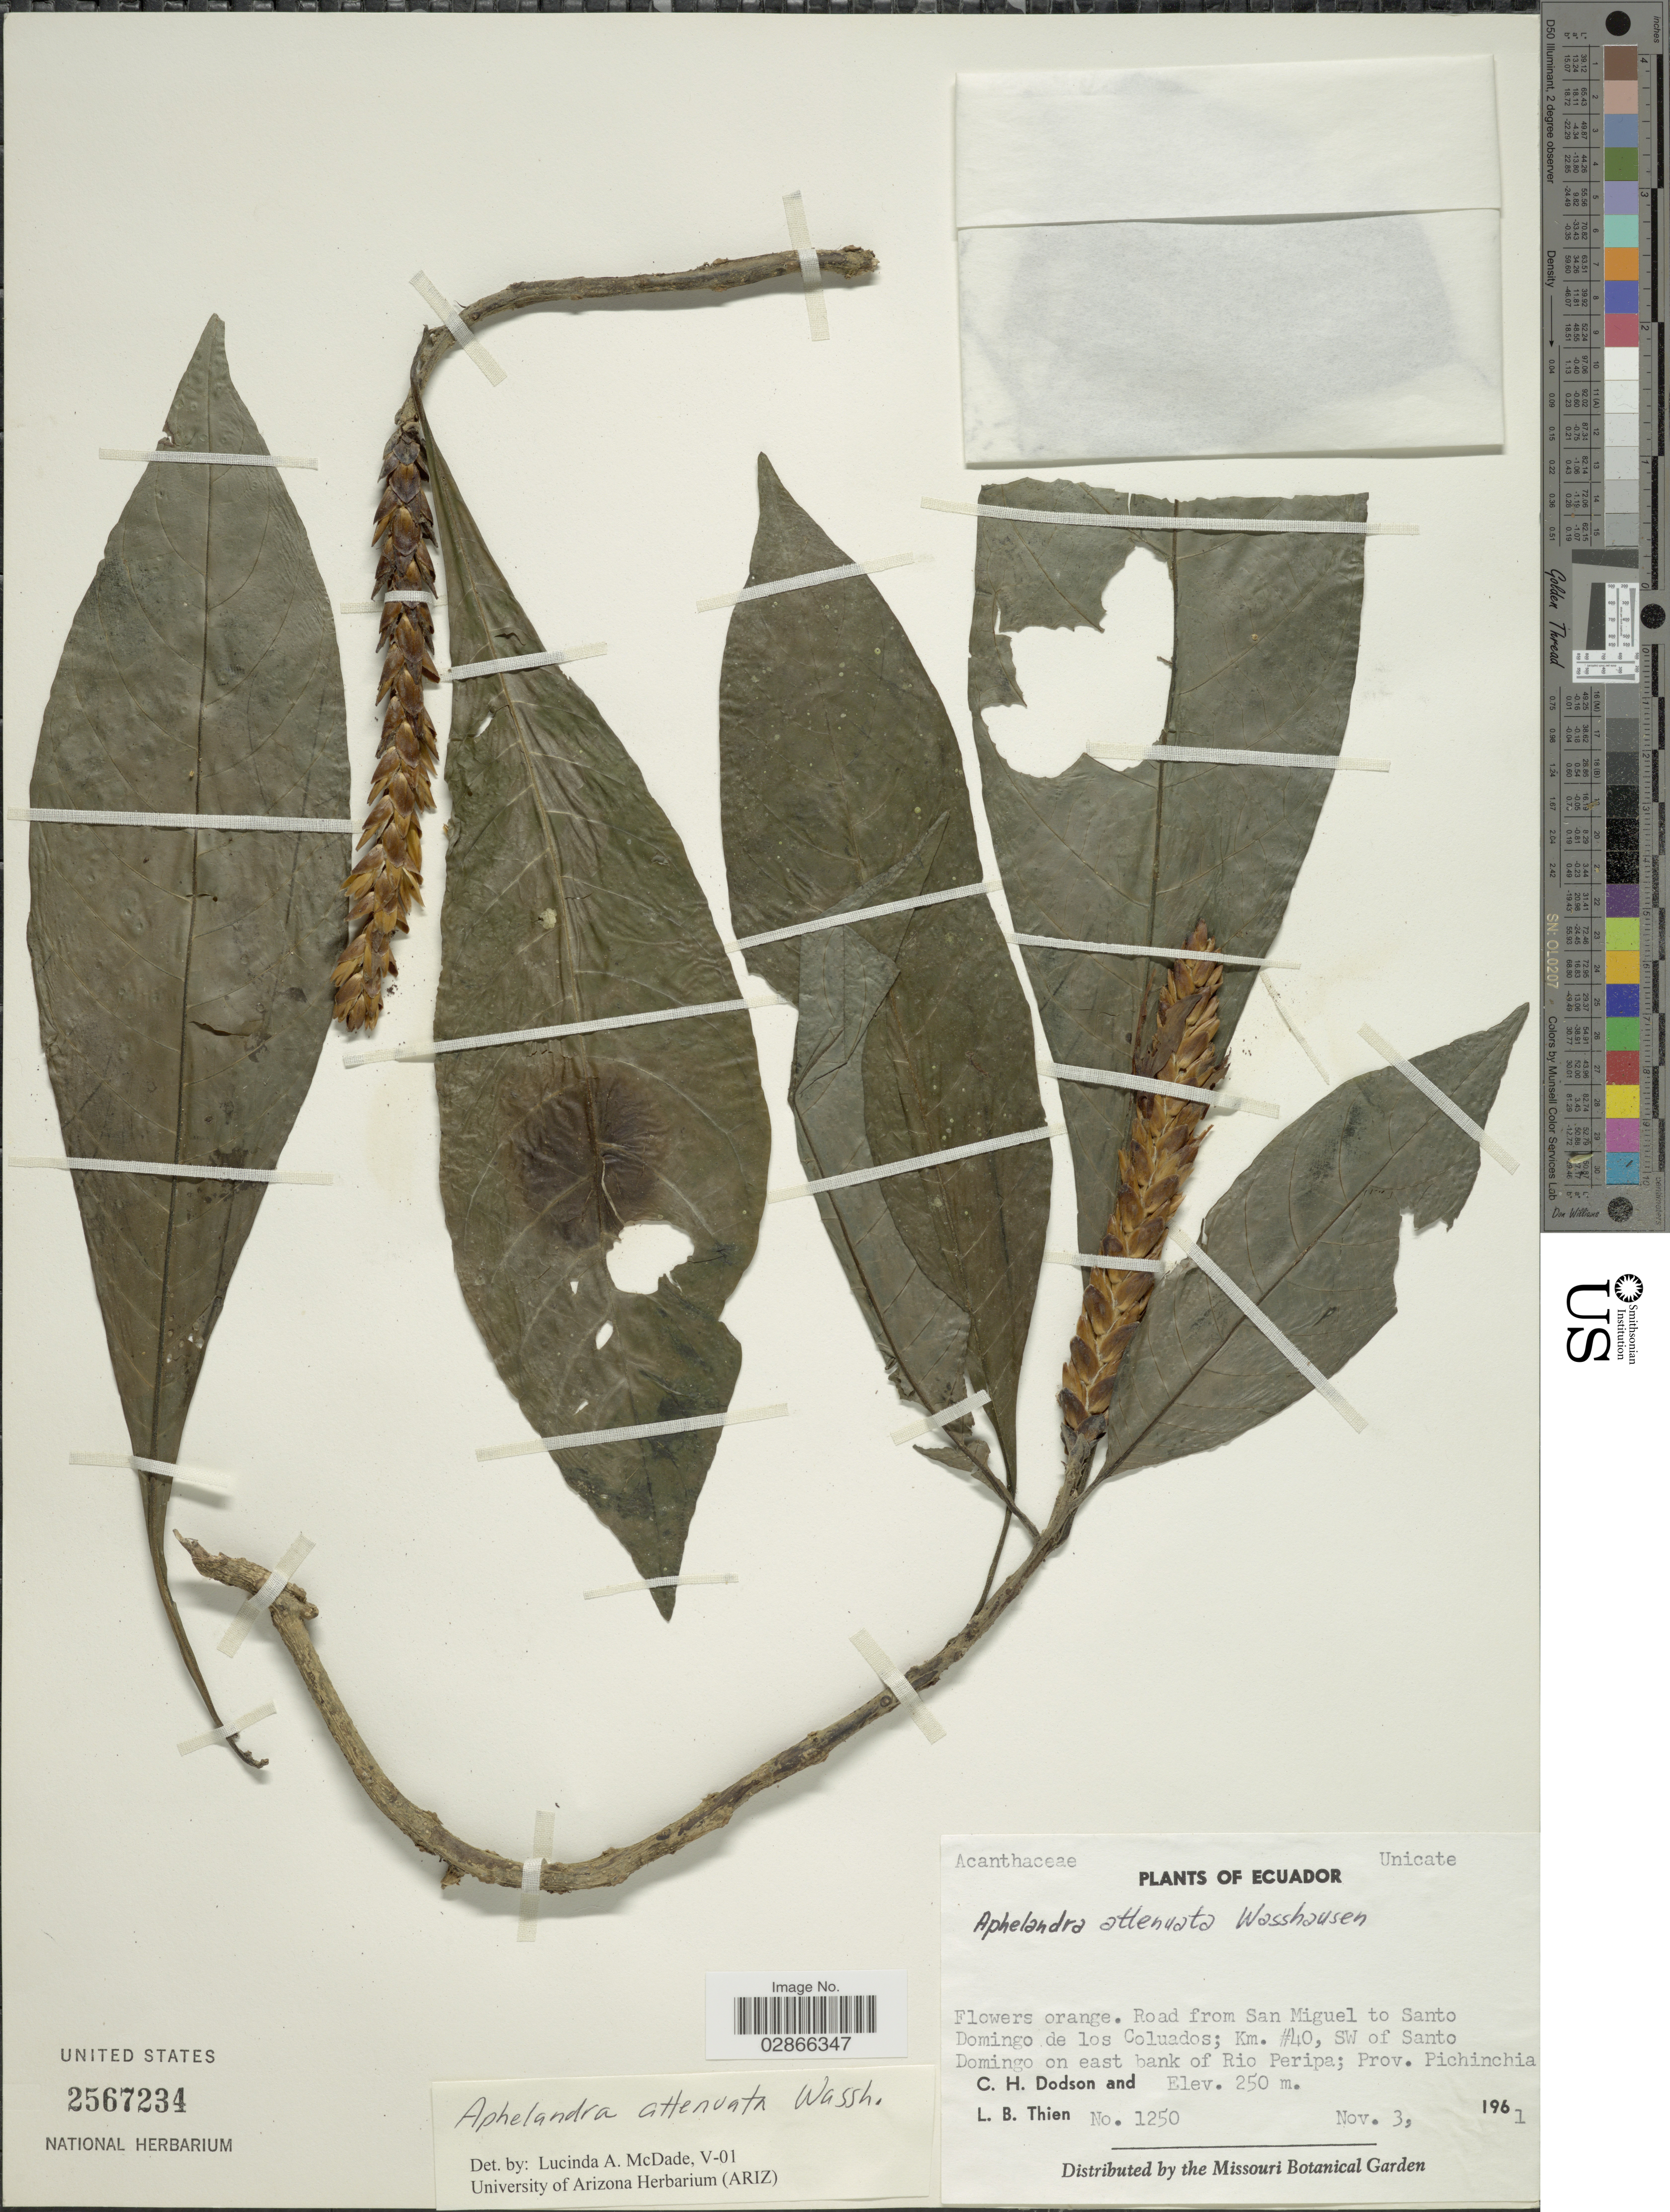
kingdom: Plantae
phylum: Tracheophyta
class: Magnoliopsida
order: Lamiales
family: Acanthaceae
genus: Aphelandra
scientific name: Aphelandra attenuata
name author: Wassh.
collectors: C. H. Dodson & L. Thien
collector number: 1250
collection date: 1961-11-03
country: Ecuador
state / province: Pichincha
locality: Road from San Miguel to Santo Domingo de los Coluados; Km. #40, SW of Santo Domingo on east bank of Rio Peripa.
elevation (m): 250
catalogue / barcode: US 2567234